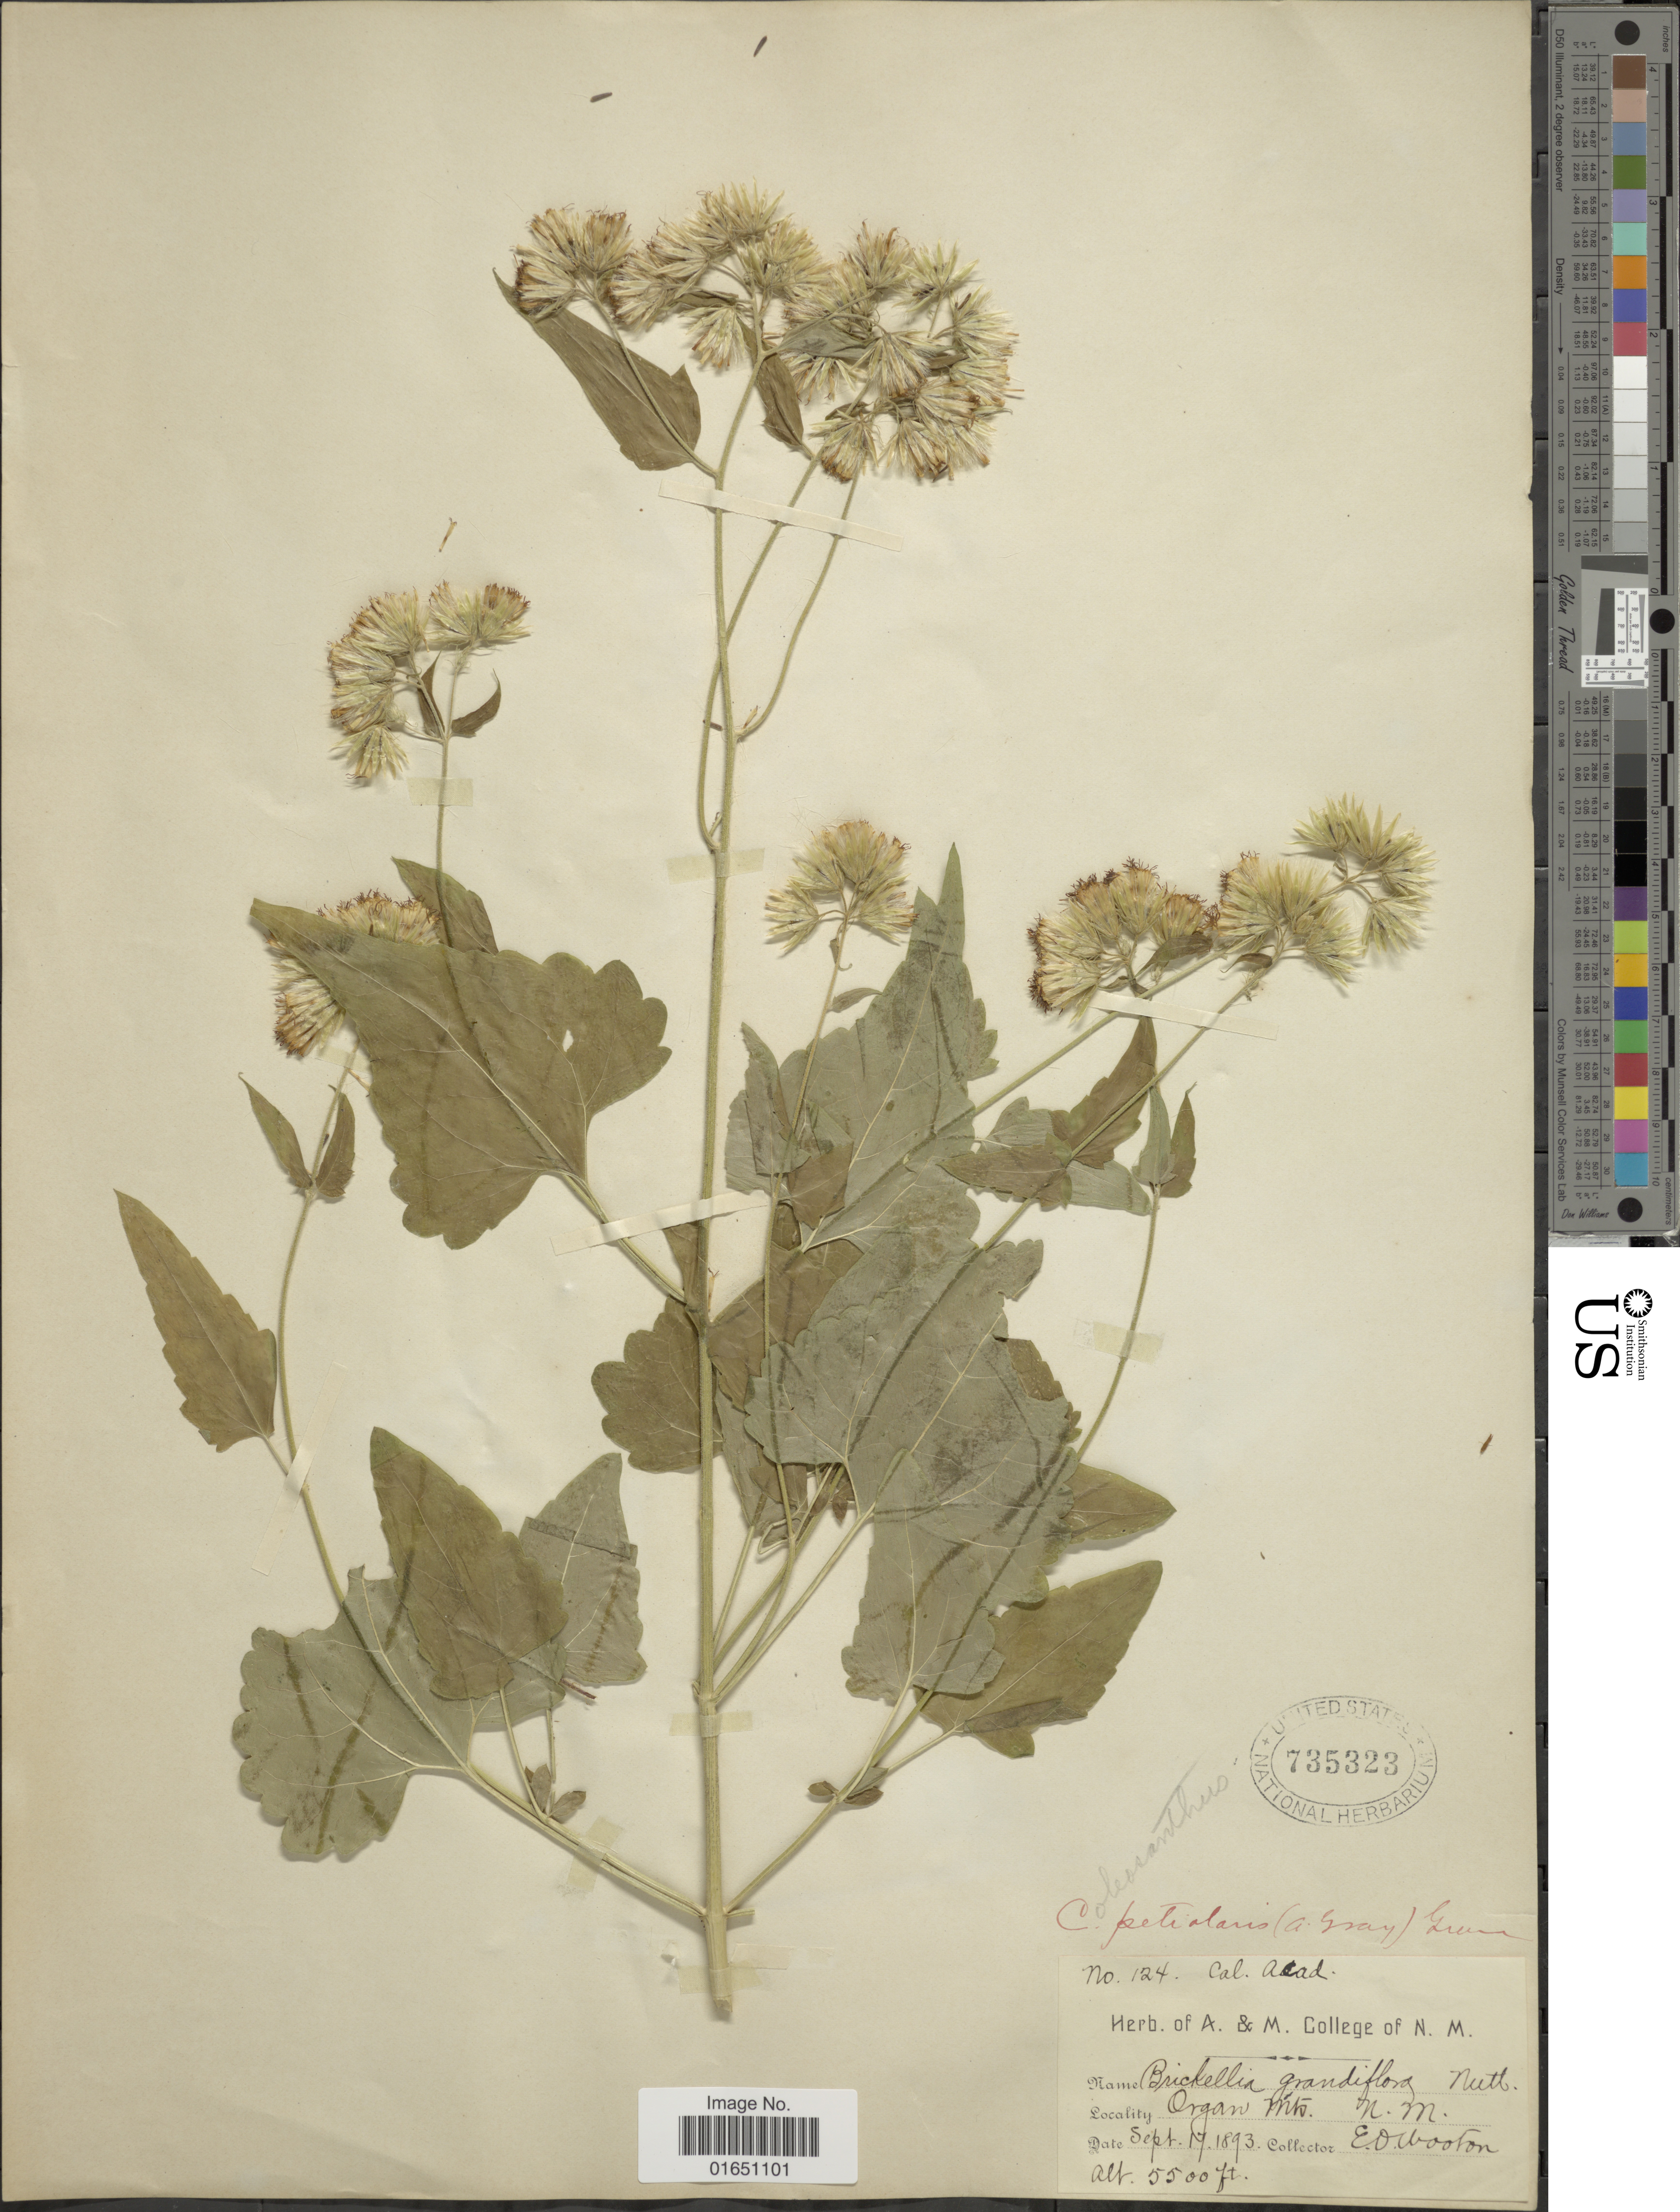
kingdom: Plantae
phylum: Tracheophyta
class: Magnoliopsida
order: Asterales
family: Asteraceae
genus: Brickellia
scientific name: Brickellia grandiflora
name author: (Hook.) Nutt.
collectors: E. O. Wooton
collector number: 124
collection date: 1893-09-17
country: United States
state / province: New Mexico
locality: Organ Mts., N. M.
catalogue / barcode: US 735323